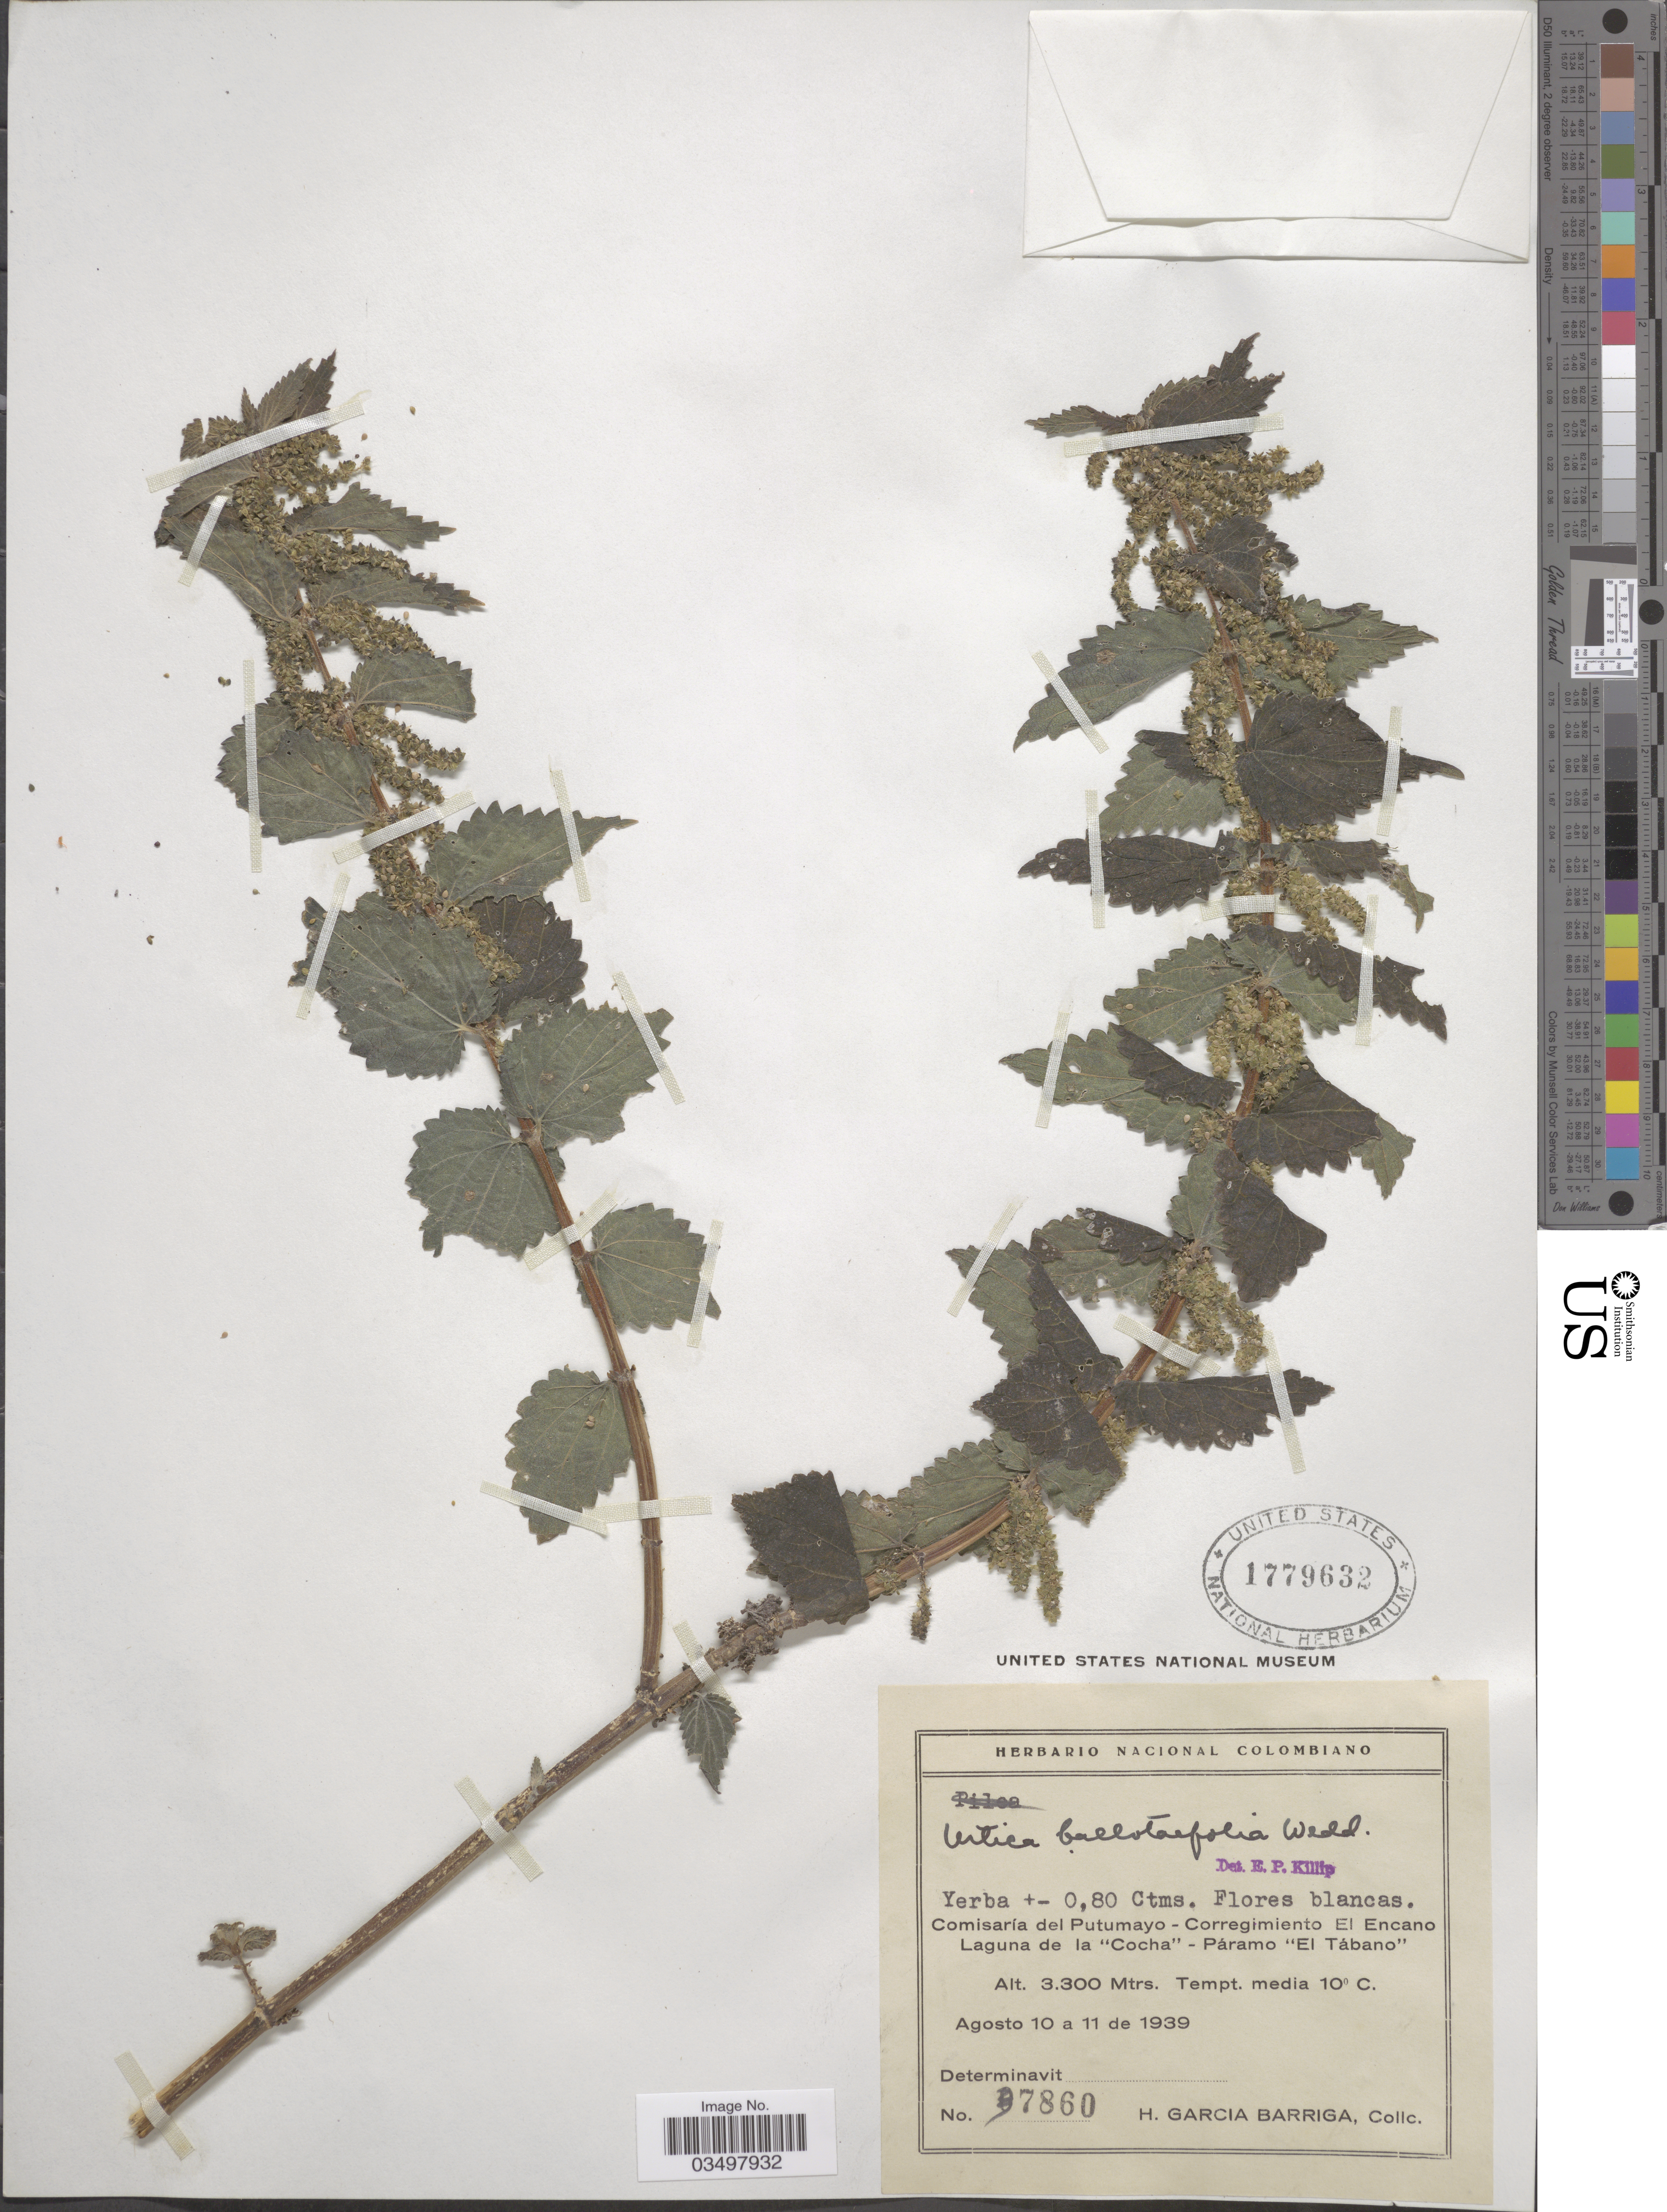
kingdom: Plantae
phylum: Tracheophyta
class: Magnoliopsida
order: Rosales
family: Urticaceae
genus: Urtica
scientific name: Urtica ballotifolia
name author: Wedd.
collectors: H. García Barriga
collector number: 7860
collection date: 1939-08-10/1939-08-11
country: Colombia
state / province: Putumayo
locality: Comisaría del Putumayo - Corregimiento El Encano Laguna de la 'Cocha' - Páramo 'El Tábano'.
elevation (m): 3300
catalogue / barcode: US 1779632